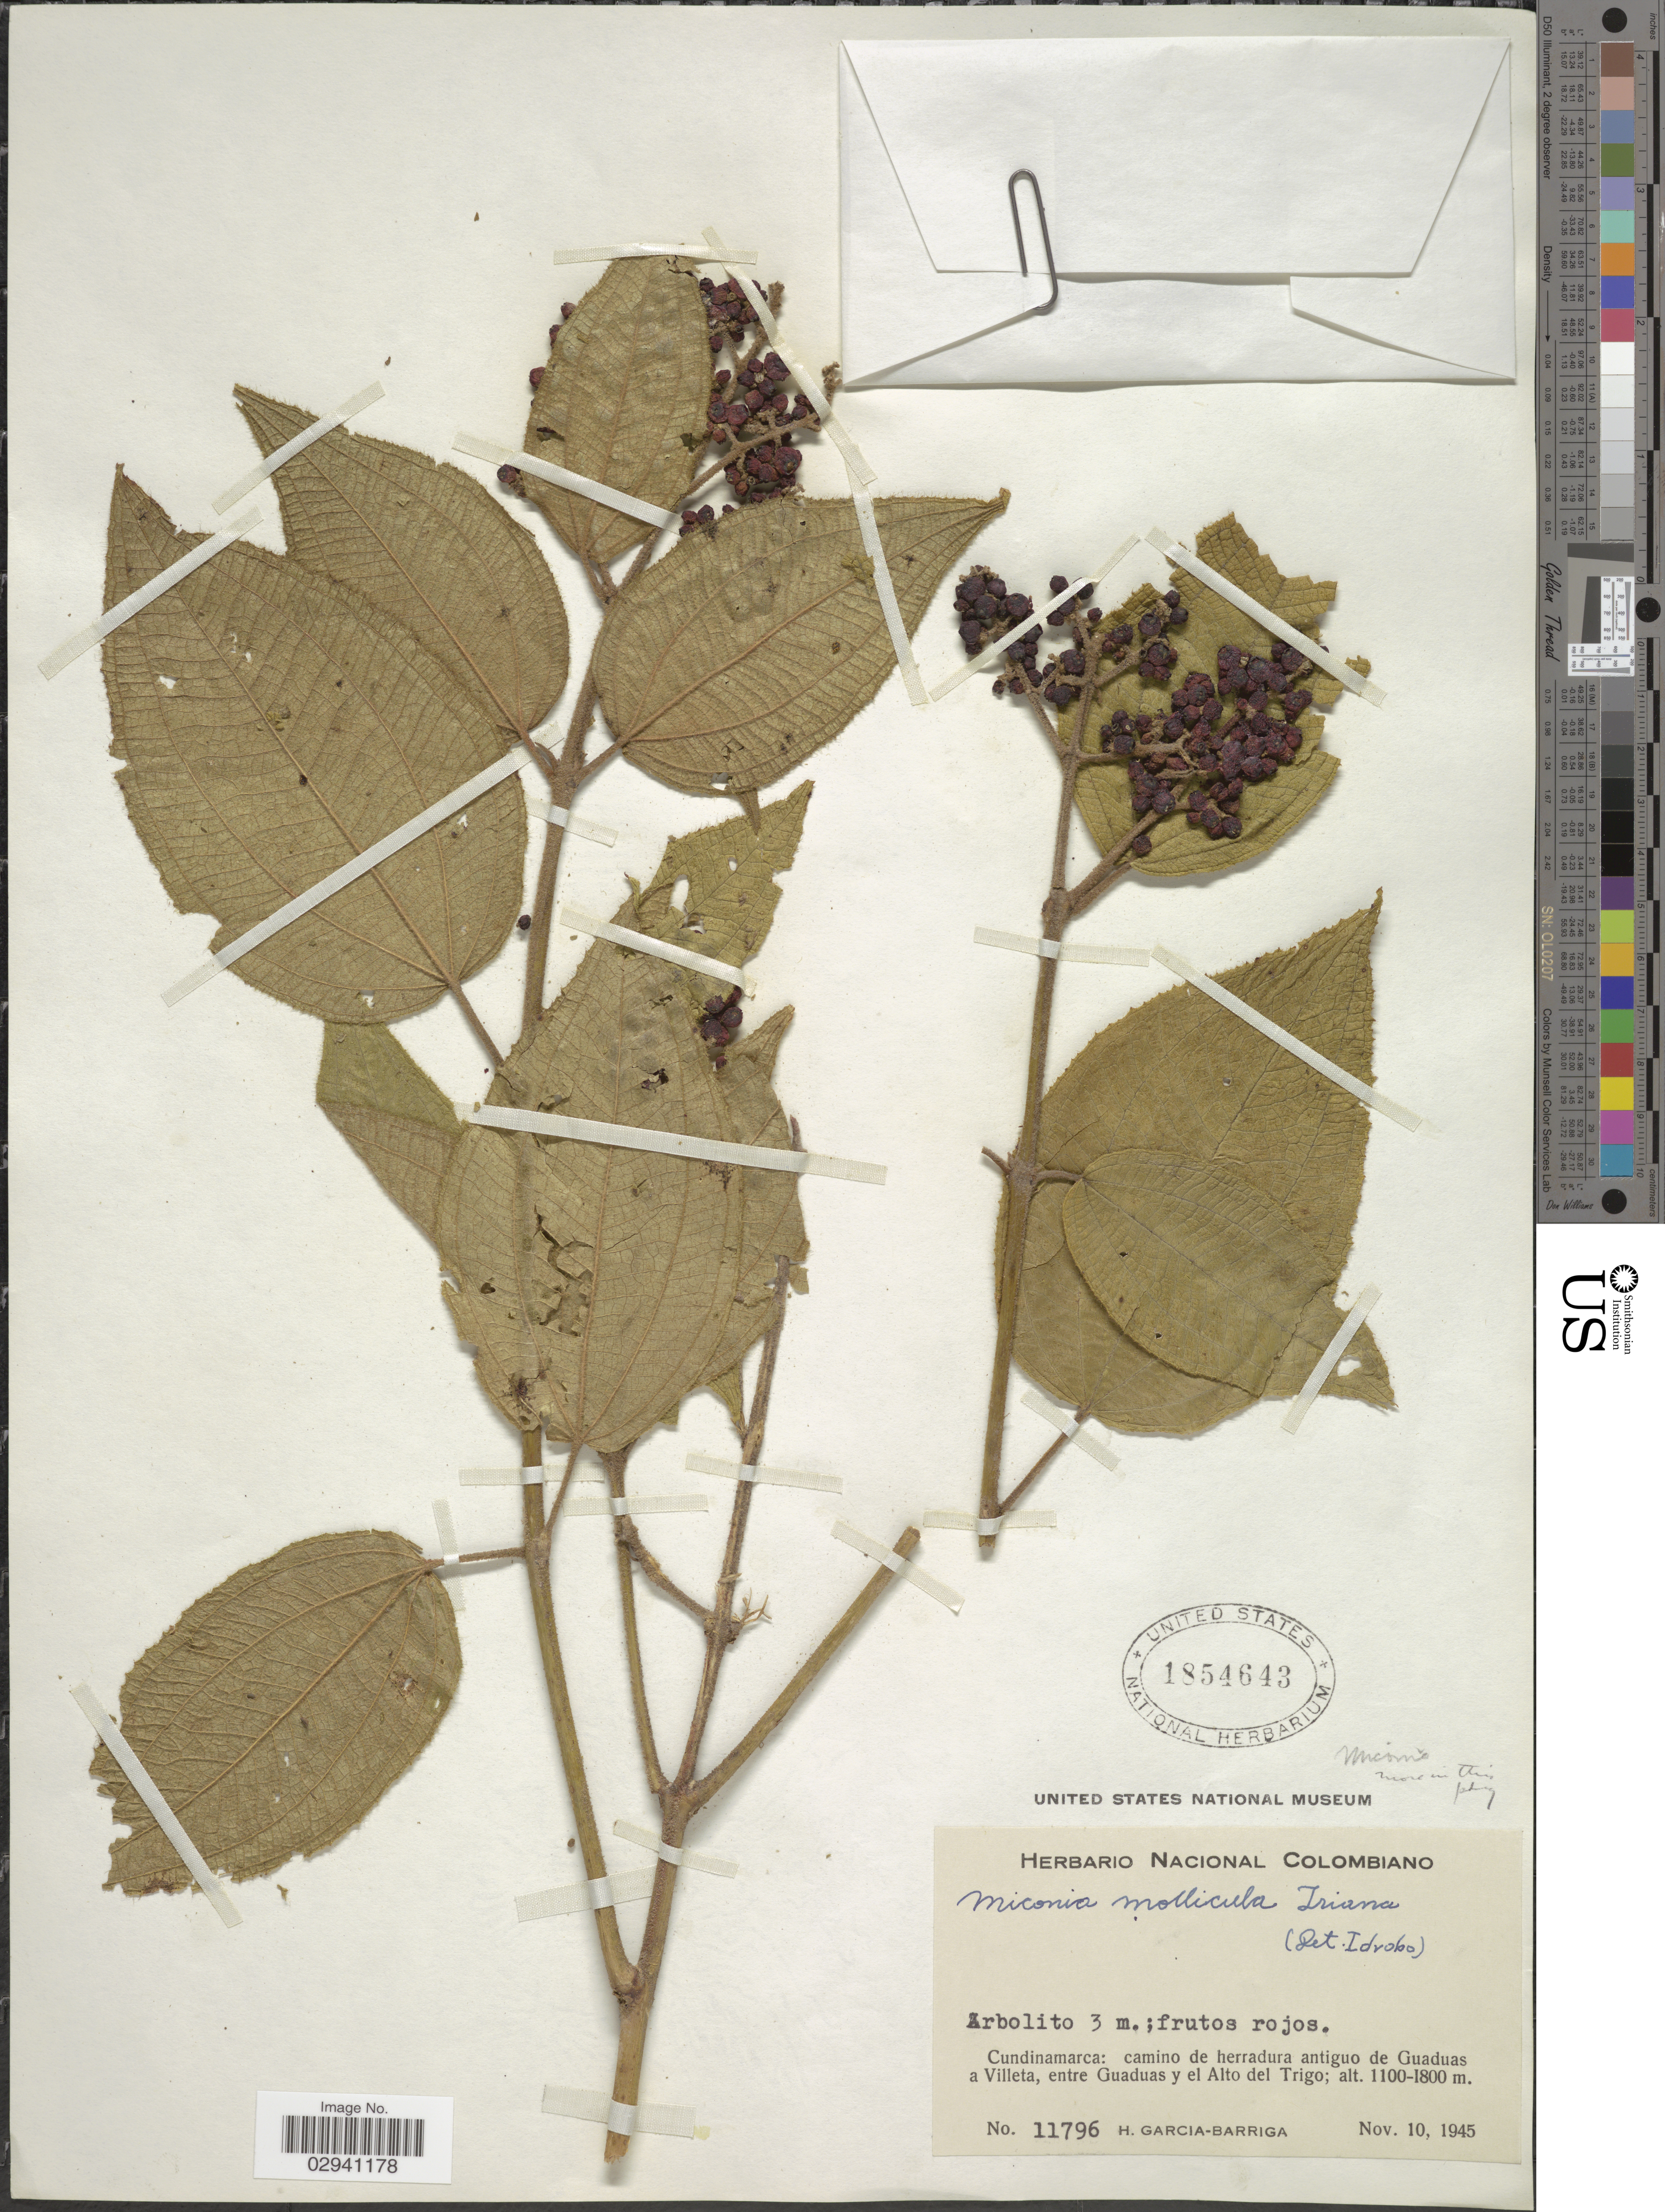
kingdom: Plantae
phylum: Tracheophyta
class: Magnoliopsida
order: Myrtales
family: Melastomataceae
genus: Miconia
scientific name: Miconia mollicula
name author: Triana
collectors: H. García Barriga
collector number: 11796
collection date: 1945-11-10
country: Colombia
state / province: Cundinamarca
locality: Cundinamarca: camino de herradura antiguo de Guaduas a Villeta, entre Guaduas y el Alto del Trigo.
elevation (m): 1100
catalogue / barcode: US 1854643